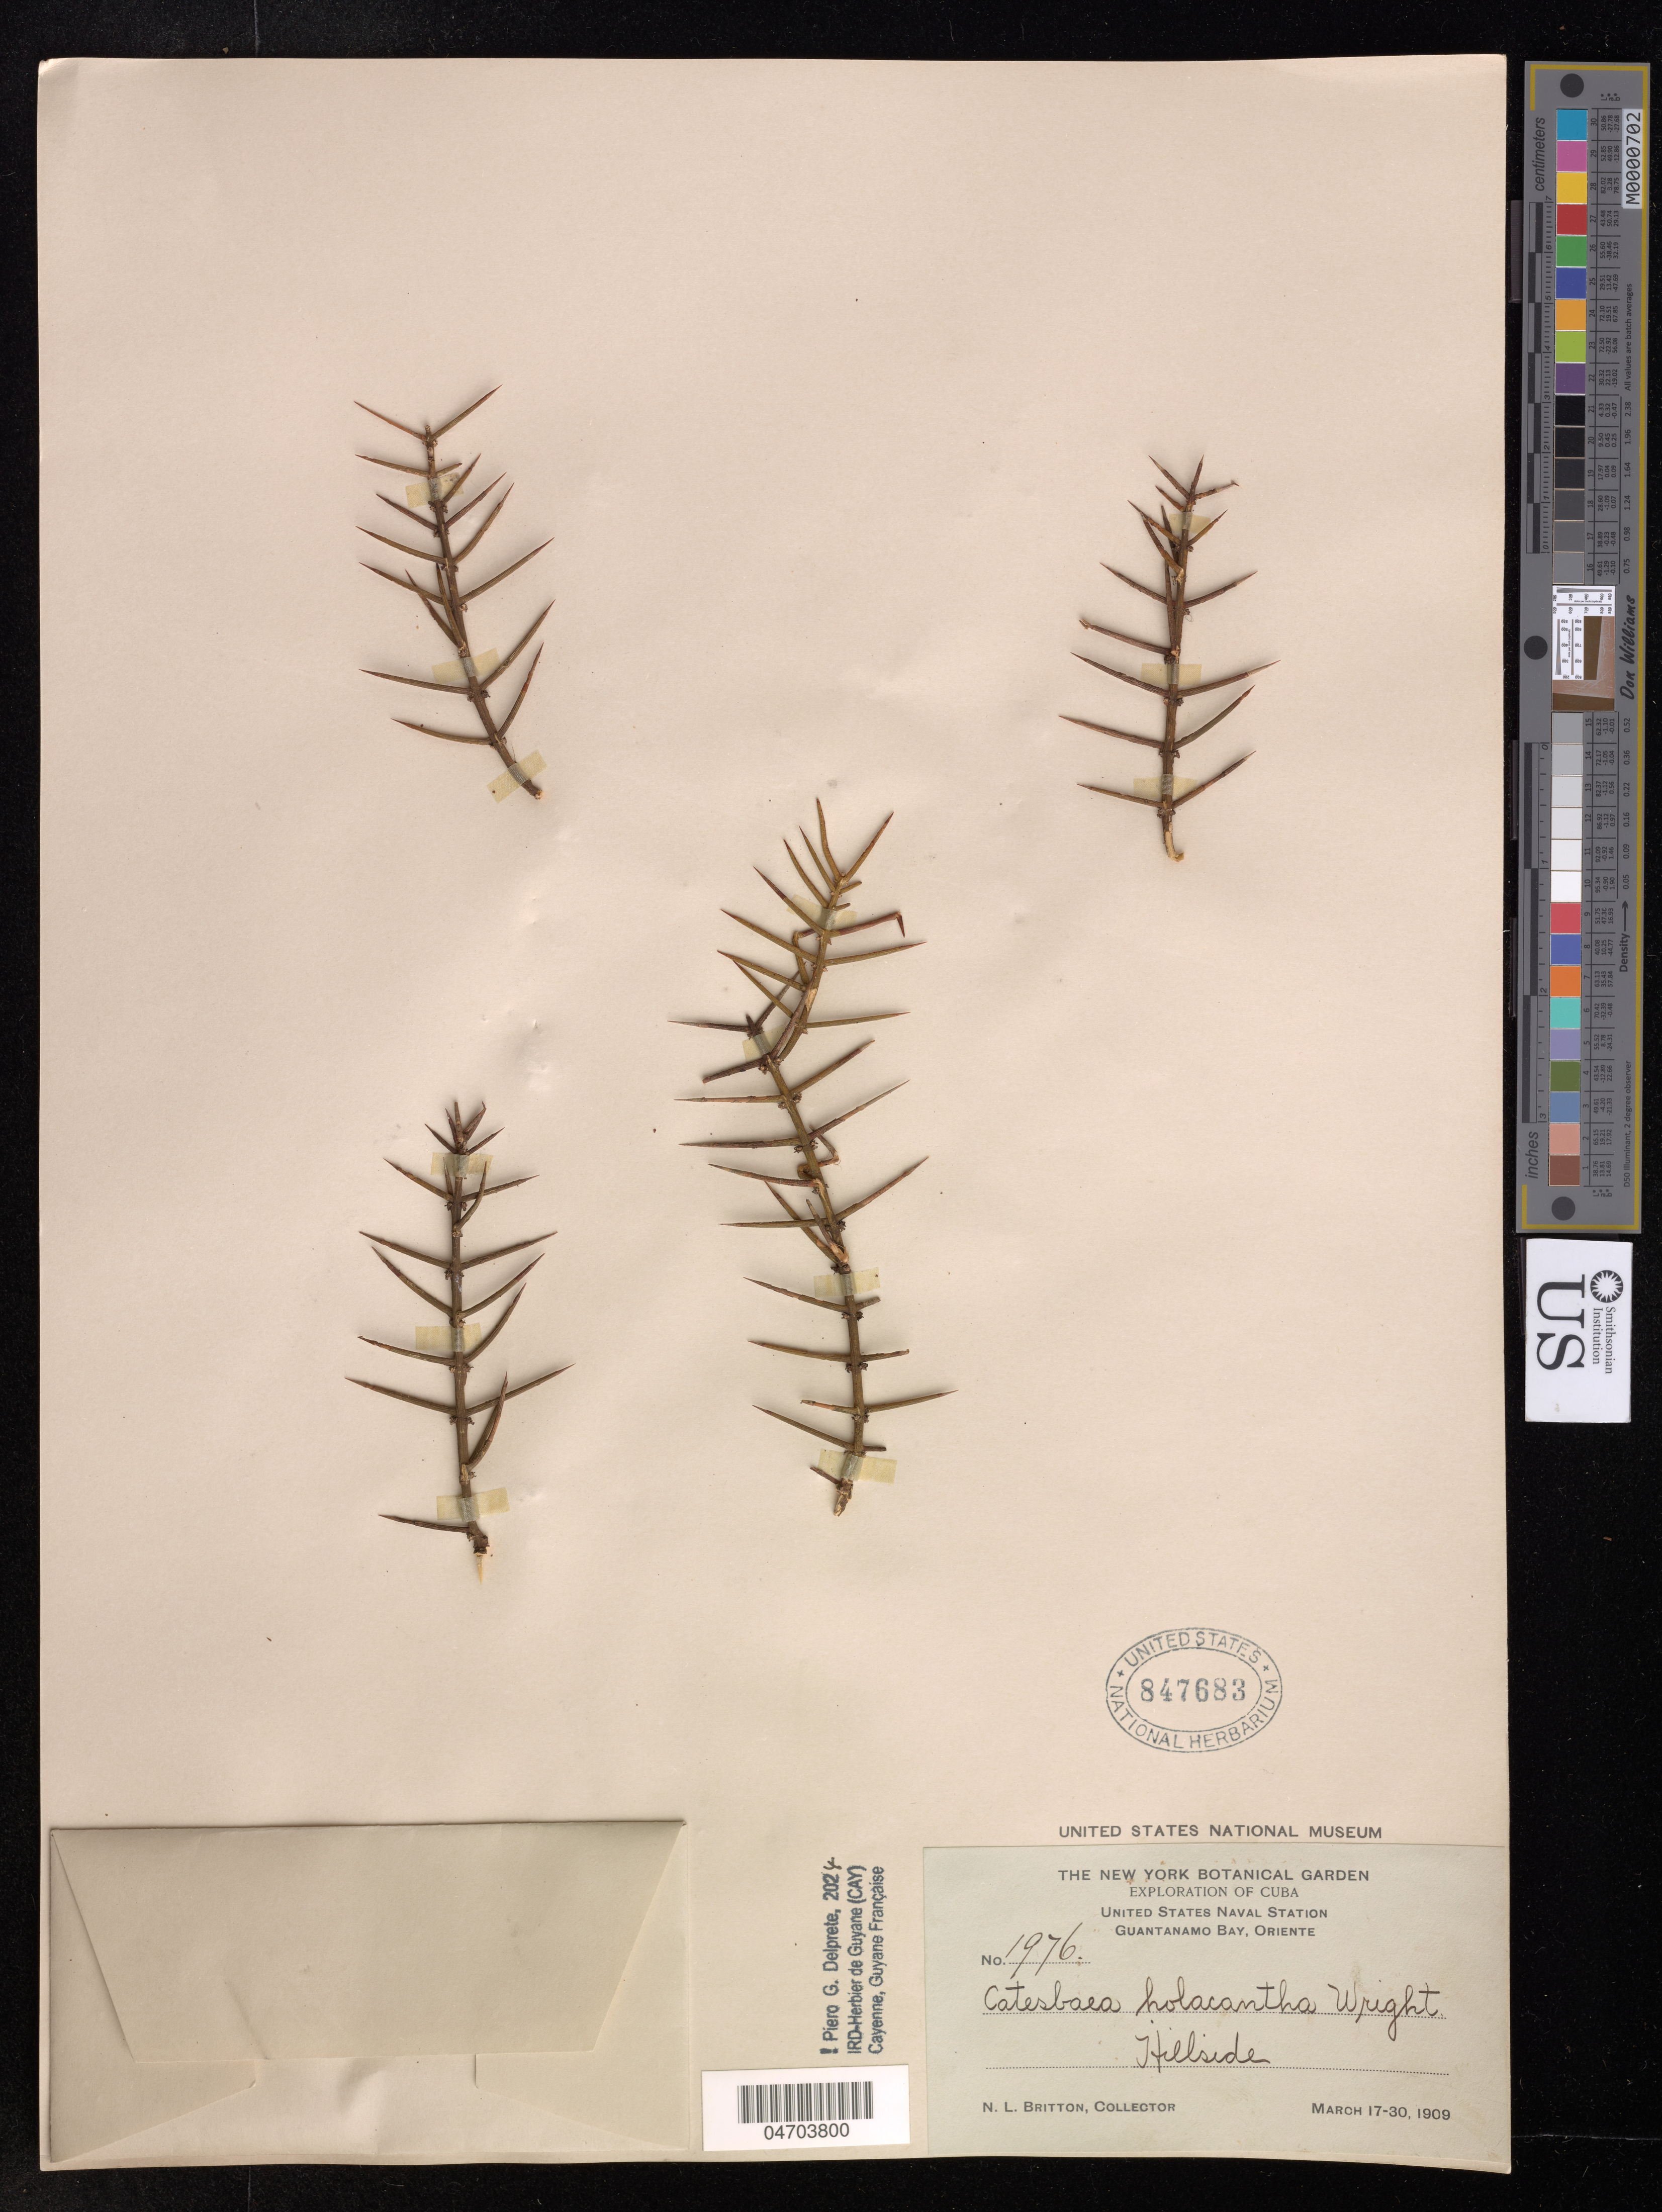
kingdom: Plantae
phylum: Tracheophyta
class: Magnoliopsida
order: Gentianales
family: Rubiaceae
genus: Catesbaea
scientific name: Catesbaea holacantha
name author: Griseb.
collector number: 1976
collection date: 1909-03-17/1909-03-30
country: Cuba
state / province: Guantánamo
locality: Guantanamo Bay, Oriente, Hillside.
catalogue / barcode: US 847683